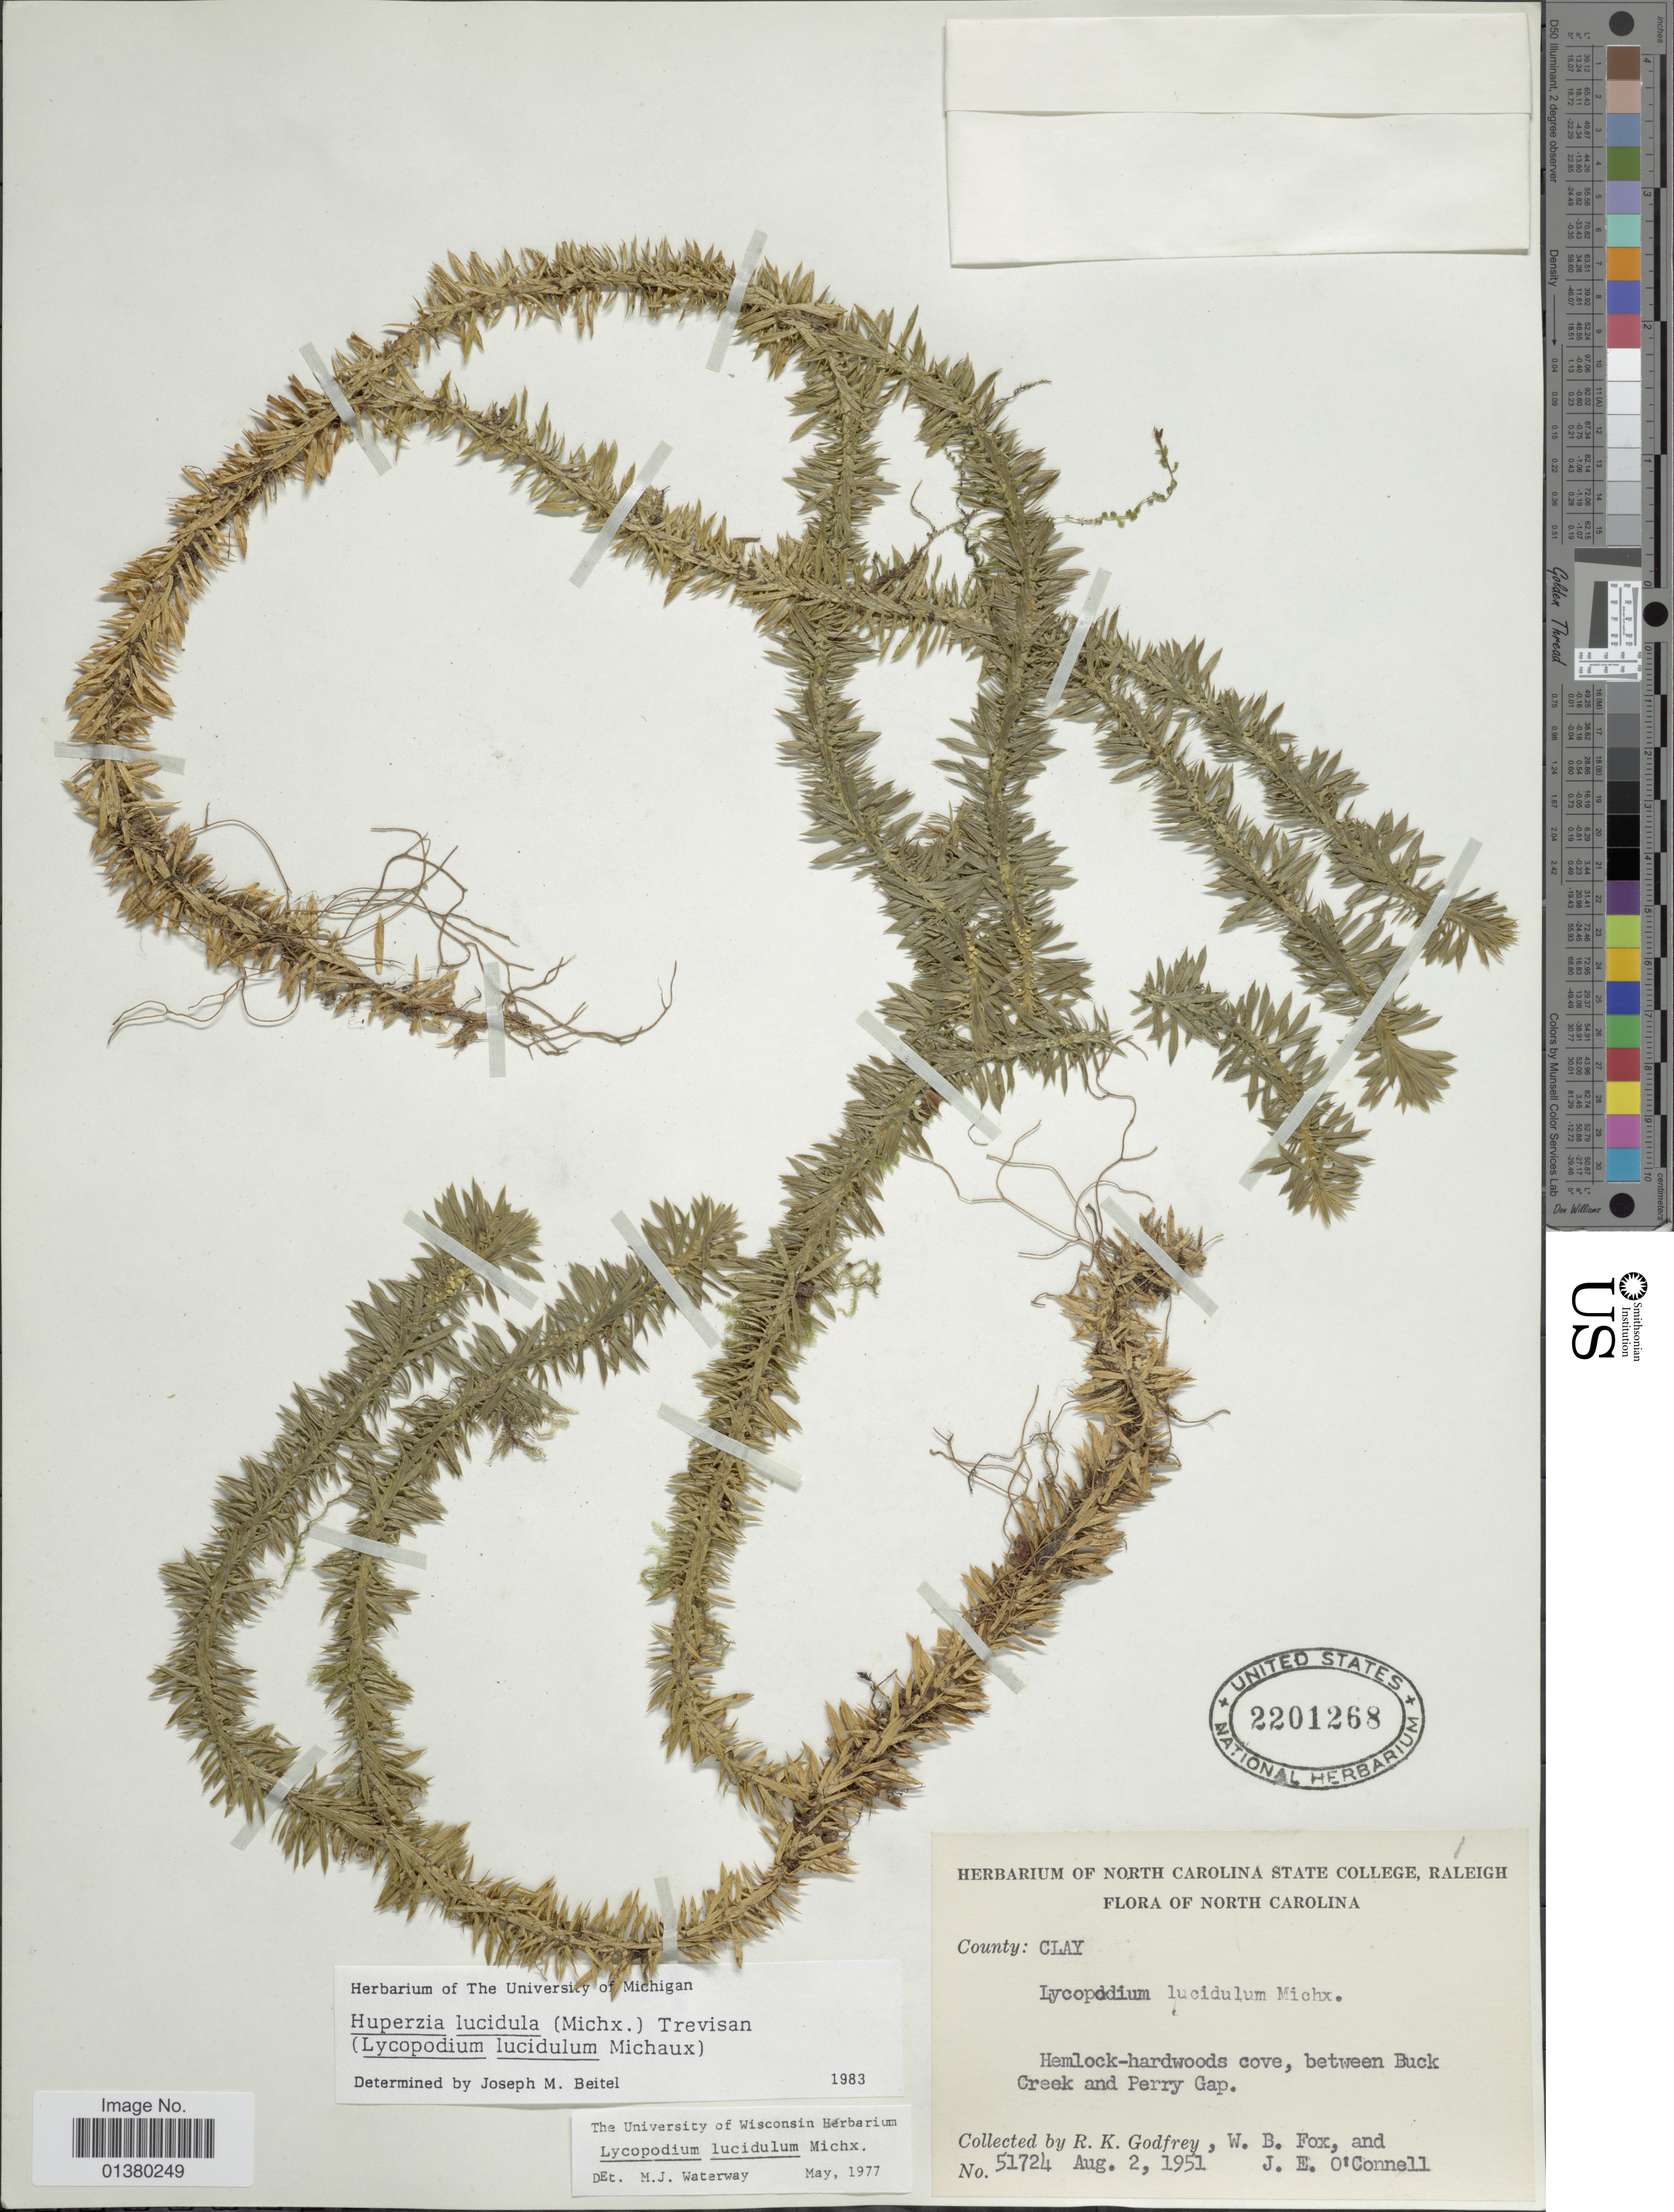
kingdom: Plantae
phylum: Tracheophyta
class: Lycopodiopsida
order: Lycopodiales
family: Lycopodiaceae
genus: Huperzia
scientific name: Huperzia lucidula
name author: (Michx.) Trevis.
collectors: R. K. Godfrey, W. B. Fox & J. O'Connell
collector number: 51724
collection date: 1951-08-02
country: United States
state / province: North Carolina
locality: County: Clay, Hemlock-hardwoods cove, between Buck Creek and Perry Gap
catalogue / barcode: US 2201268